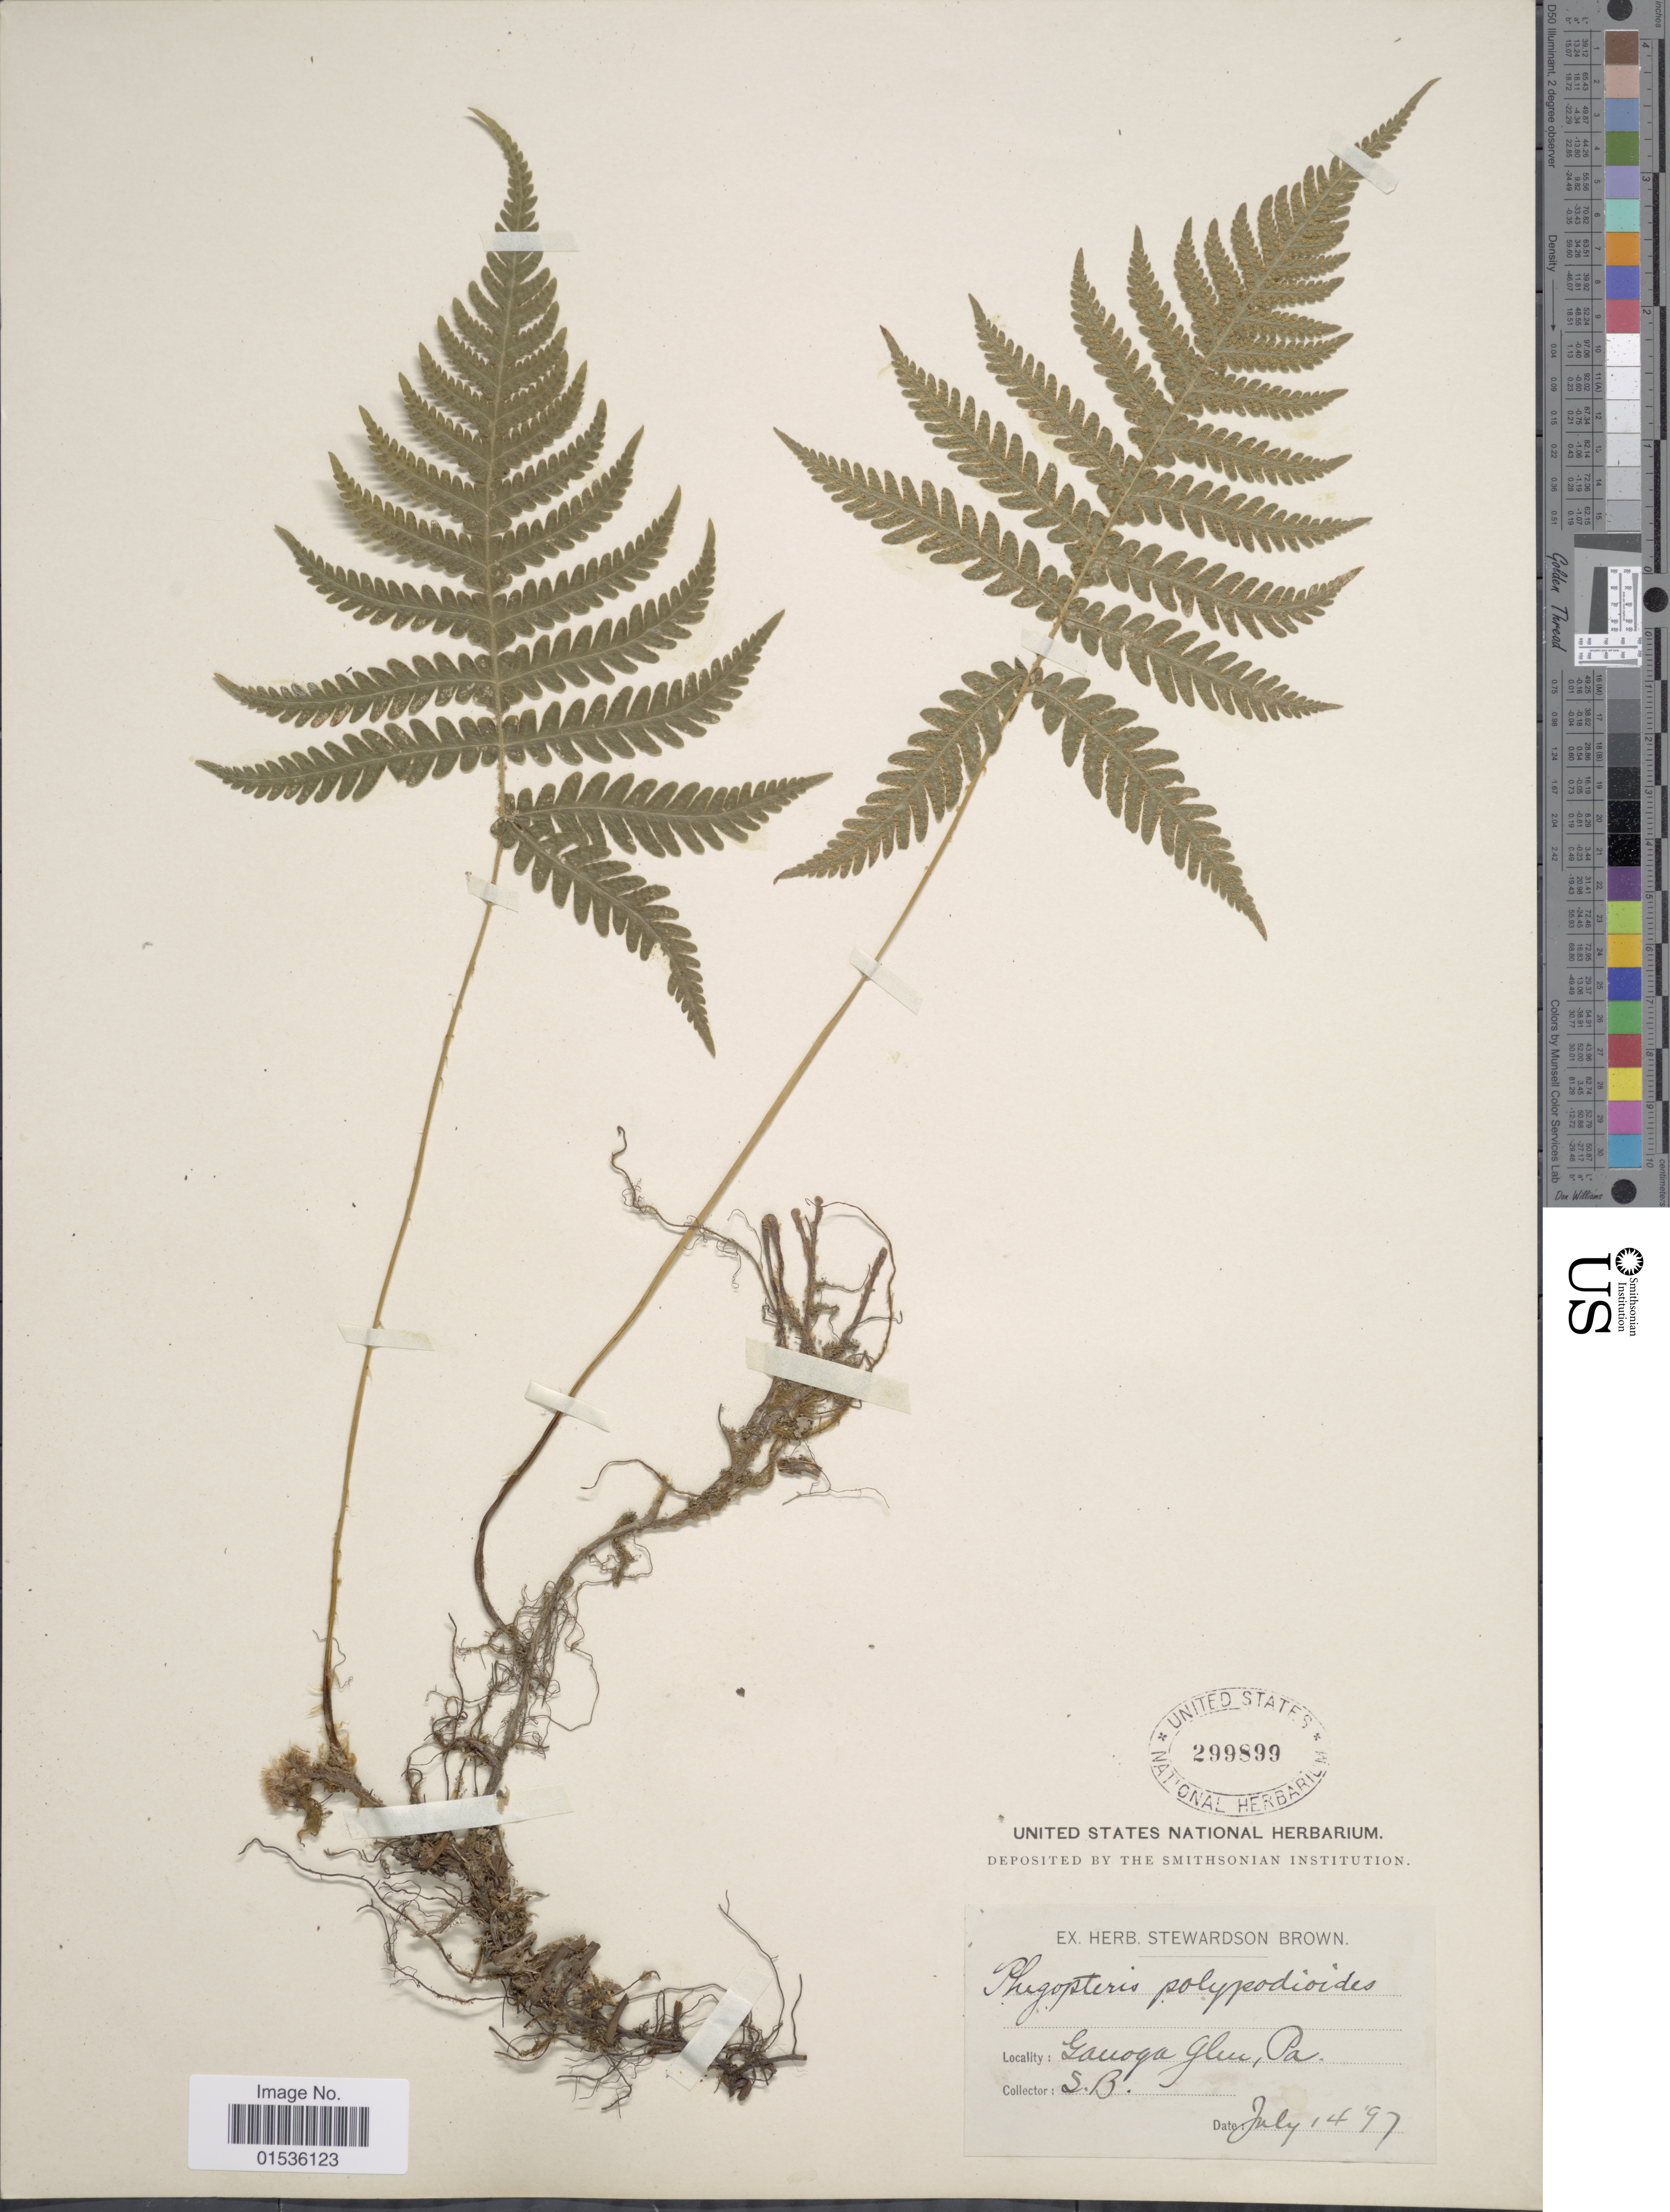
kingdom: Plantae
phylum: Tracheophyta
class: Polypodiopsida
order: Polypodiales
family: Thelypteridaceae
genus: Phegopteris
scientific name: Phegopteris connectilis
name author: (Michx.) Watt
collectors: S. Brown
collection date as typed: Transcribed d/m/y: 14/7/97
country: United States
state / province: Pennsylvania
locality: Ganoga Glen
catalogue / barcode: US 299899